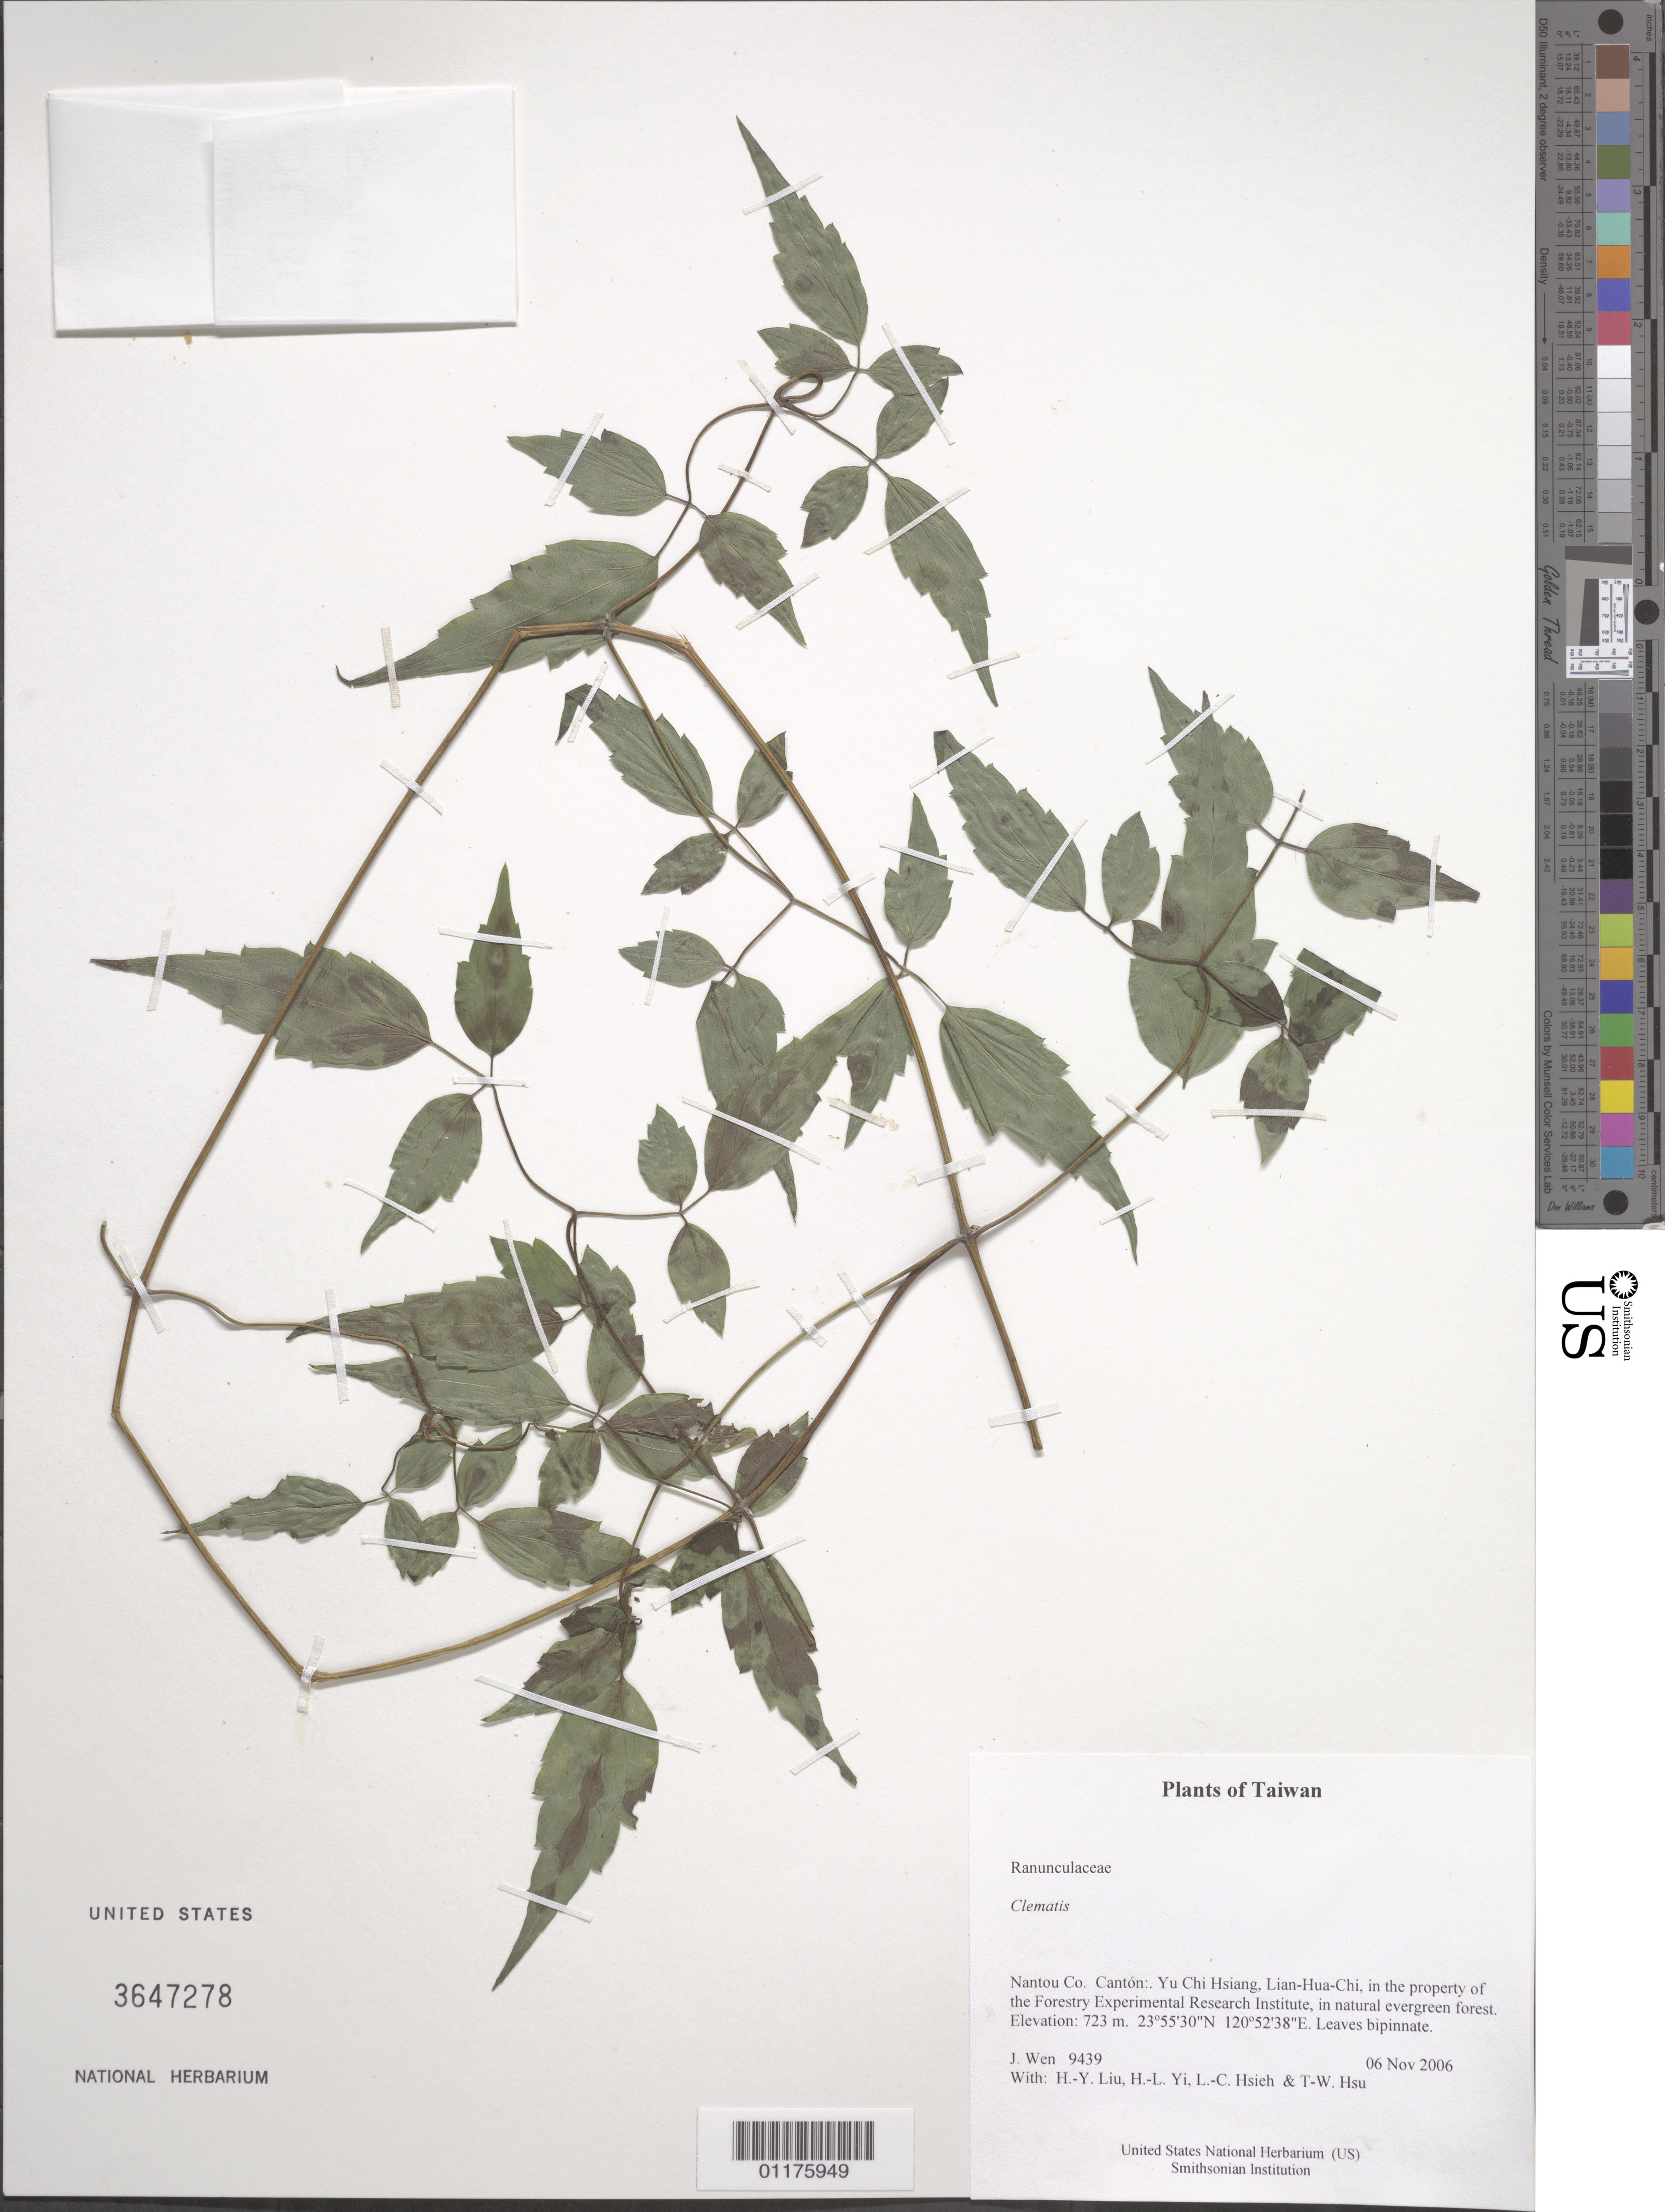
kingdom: Plantae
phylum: Tracheophyta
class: Magnoliopsida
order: Ranunculales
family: Ranunculaceae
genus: Clematis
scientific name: Clematis sp.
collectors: J. Wen, H. Liu, H. l. Yi, L. Hsieh & T. Hsu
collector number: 9439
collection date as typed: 06 Nov 2006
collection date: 2006-11-06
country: Taiwan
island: Taiwan [Formosa]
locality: Yu Chi Hsiang, Lian-Hua-Chi, in the property of the Forestry Experimental Research Institute, in natural evergreen forest.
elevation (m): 723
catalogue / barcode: US 3647278